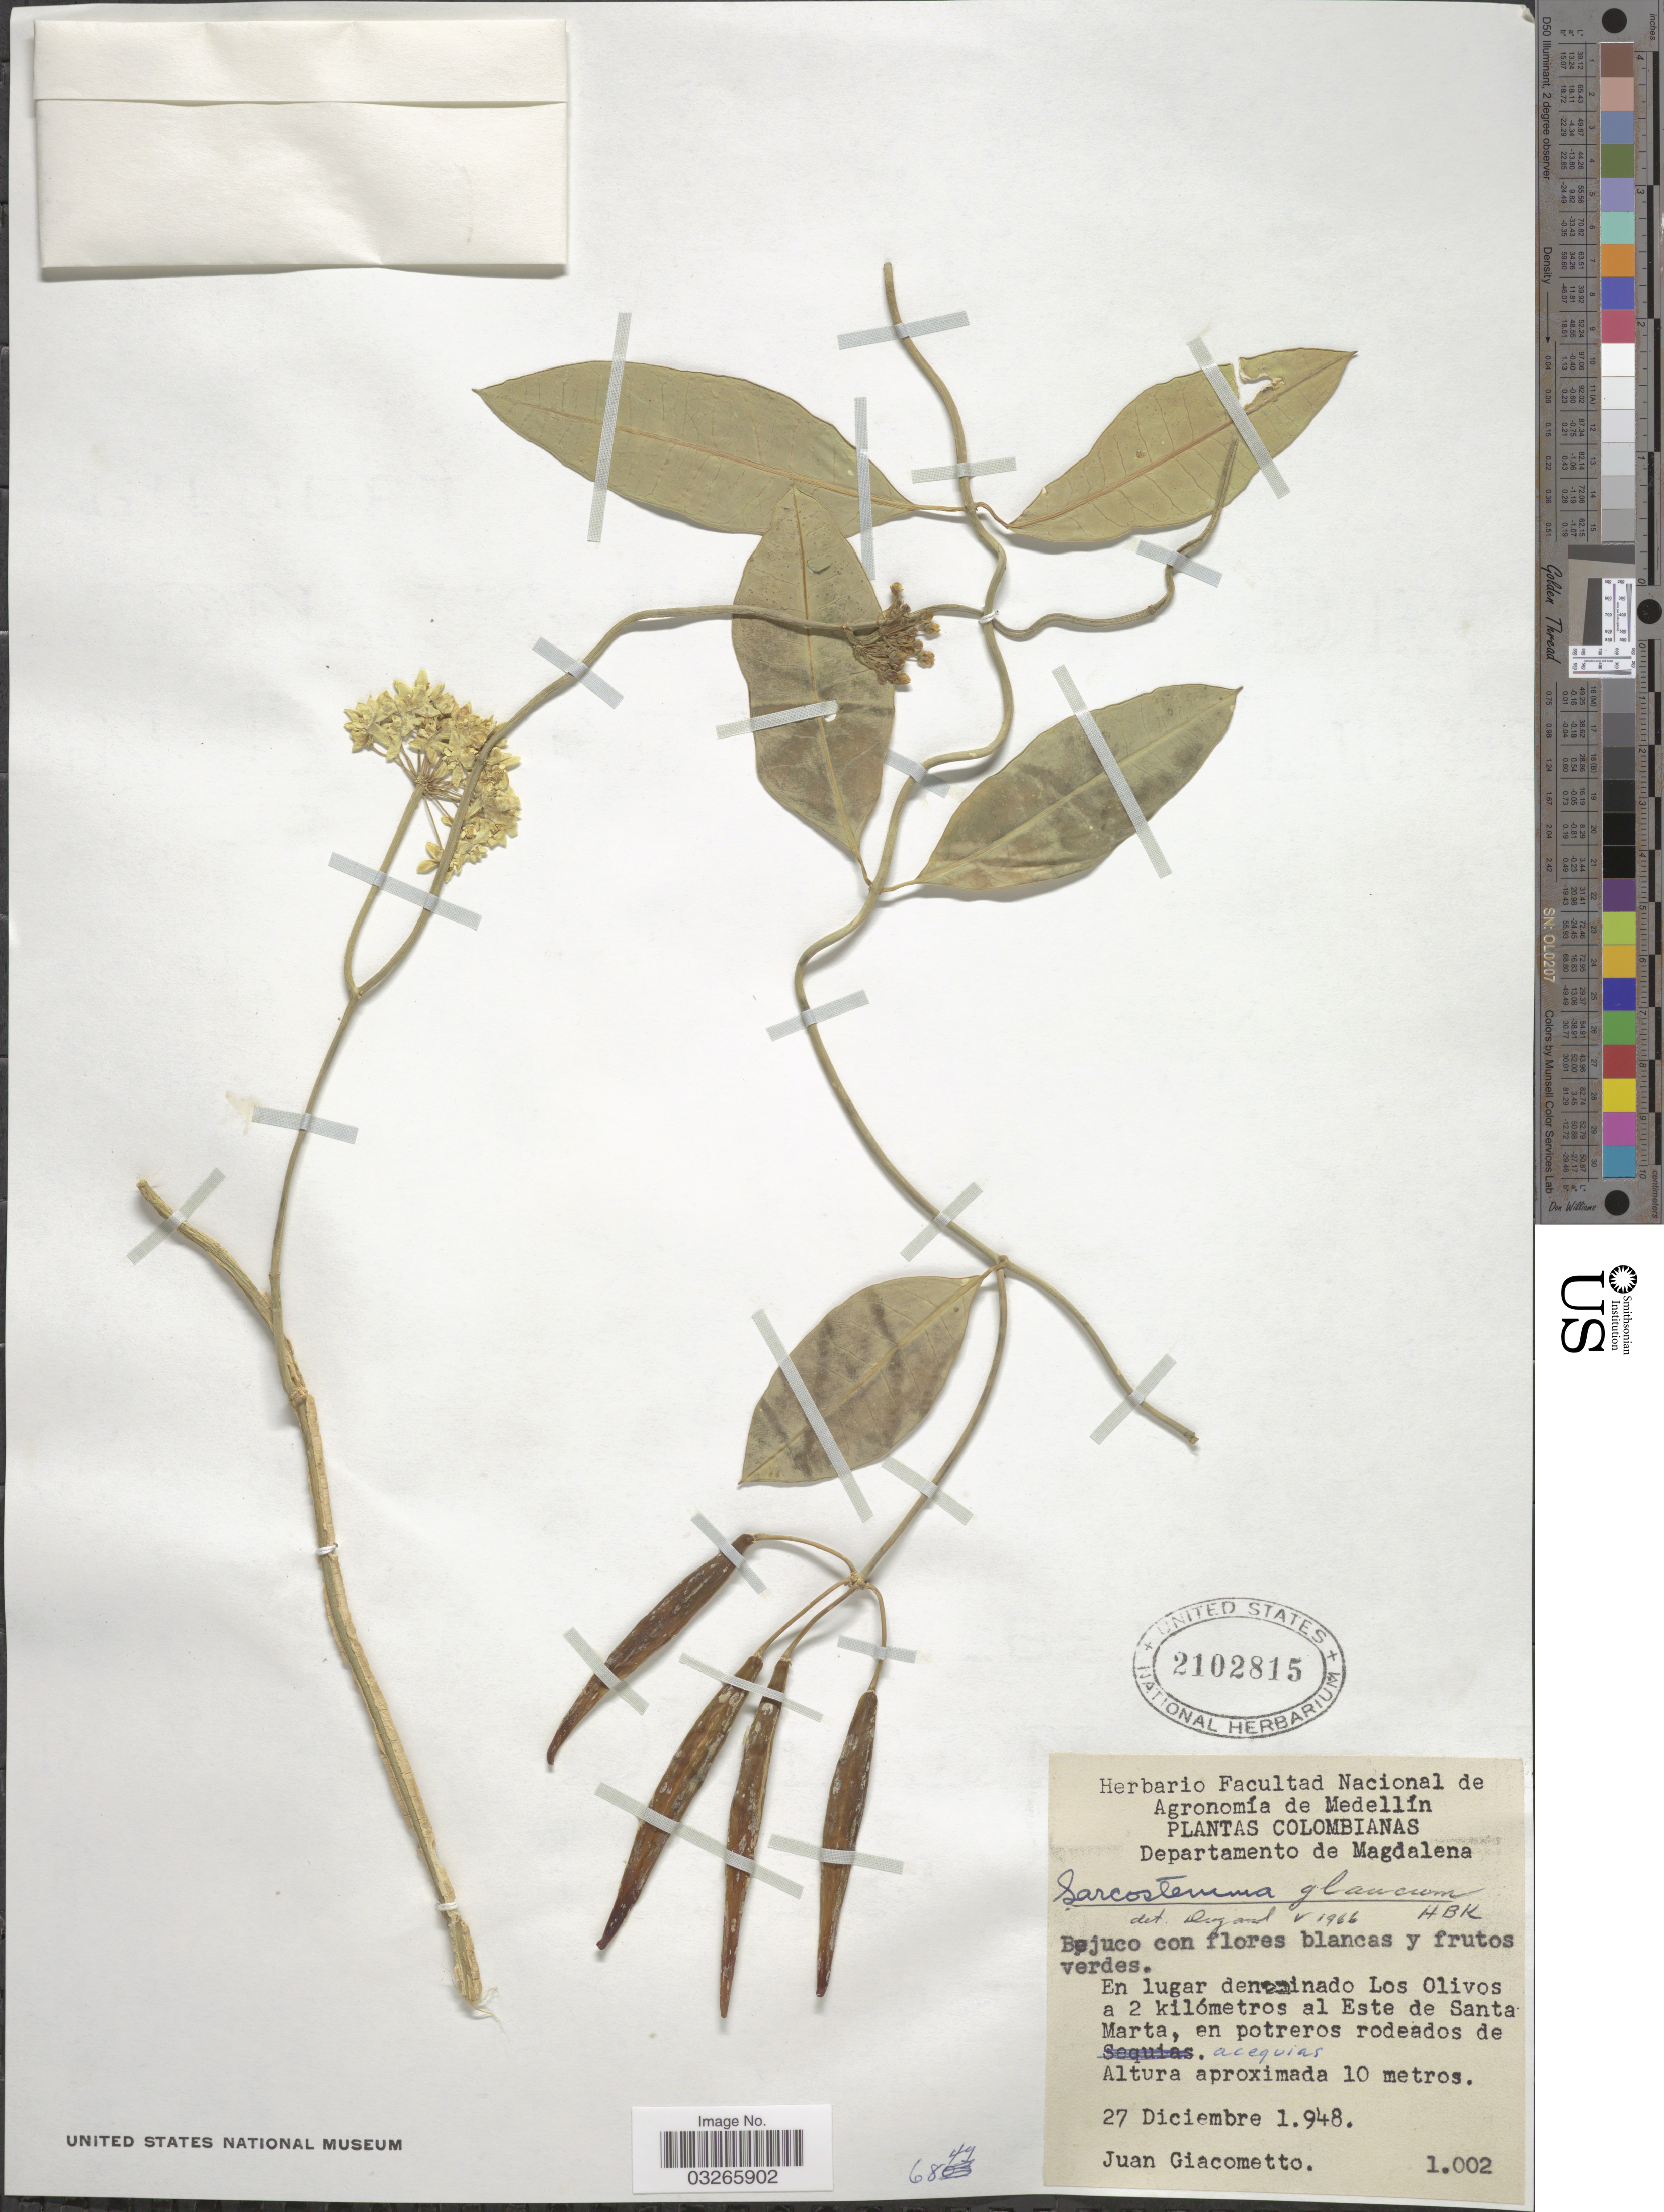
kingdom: Plantae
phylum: Tracheophyta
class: Magnoliopsida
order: Gentianales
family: Apocynaceae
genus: Sarcostemma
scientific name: Sarcostemma glaucum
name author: Kunth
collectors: J. Giacometto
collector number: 1002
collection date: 1948-12-27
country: Colombia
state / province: Magdalena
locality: Departamento de Magdalena. En lugar denominado Los Olivos a 2 kilómetros al Este de Santa Marta.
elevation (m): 10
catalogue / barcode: US 2102815